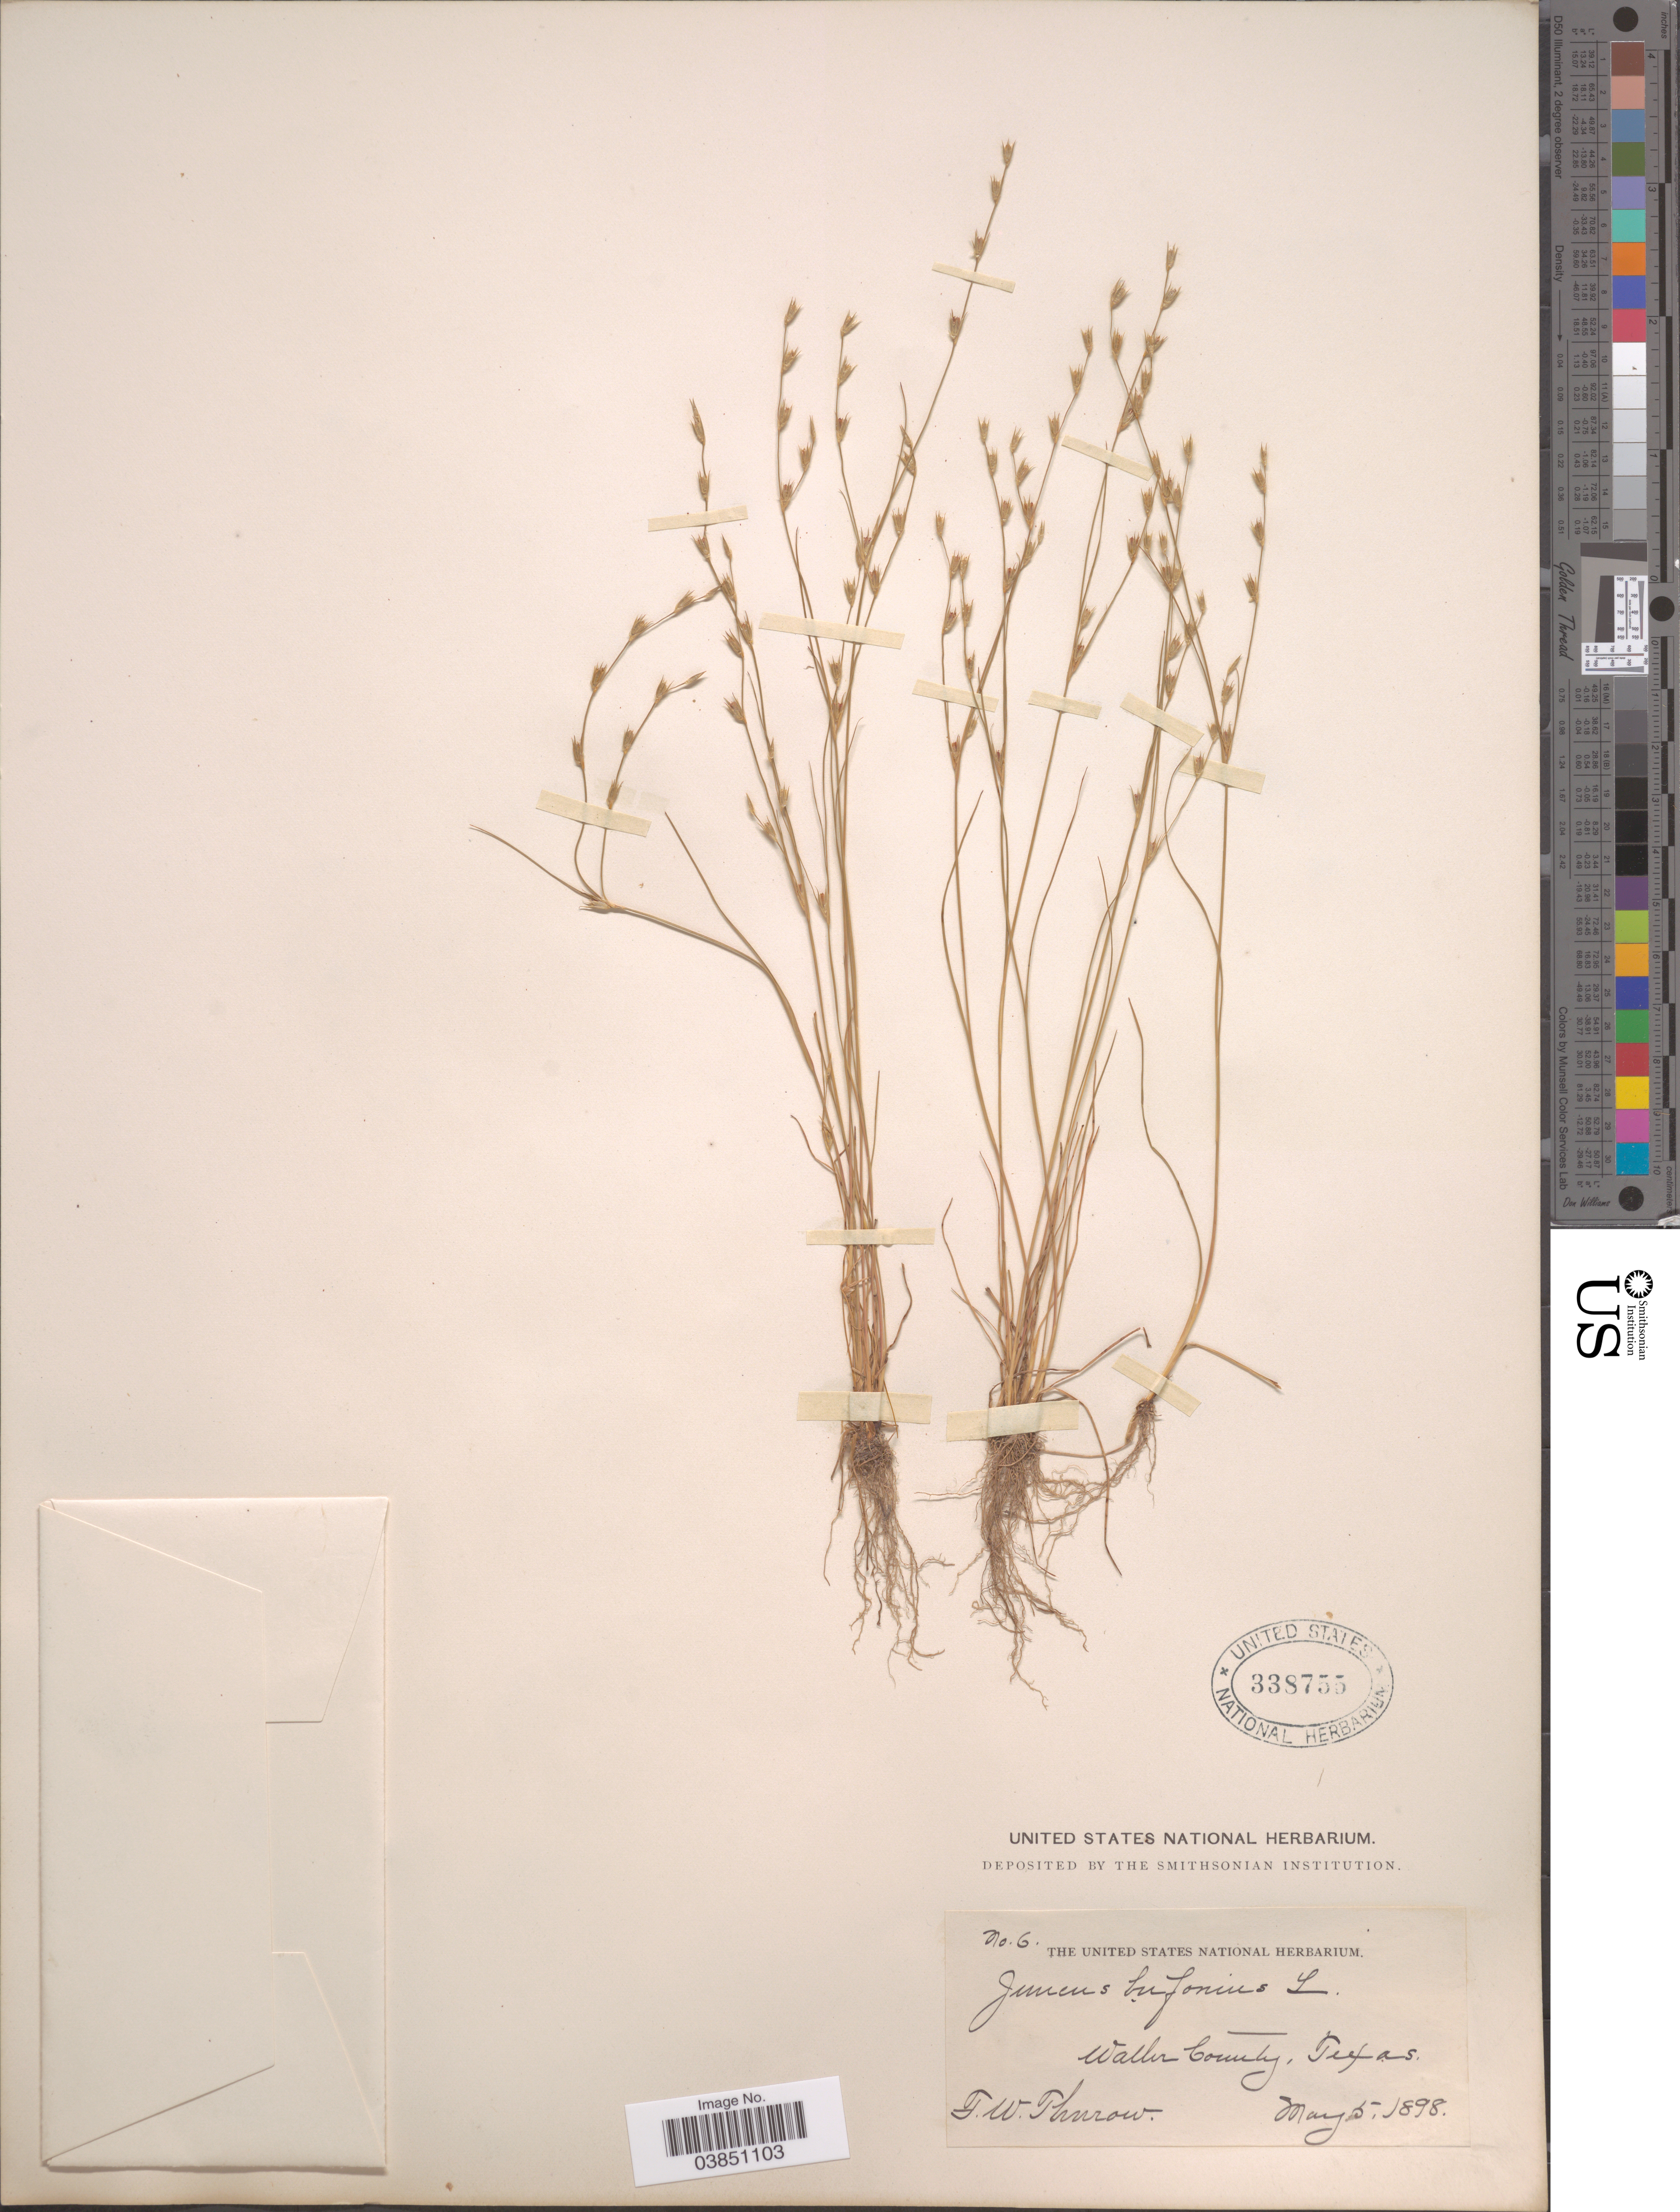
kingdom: Plantae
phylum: Tracheophyta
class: Liliopsida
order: Poales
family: Juncaceae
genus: Juncus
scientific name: Juncus bufonius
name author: L.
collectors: F. W. Thurow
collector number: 6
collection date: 1898-05-05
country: United States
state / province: Texas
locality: Waller County.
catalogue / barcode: US 338755